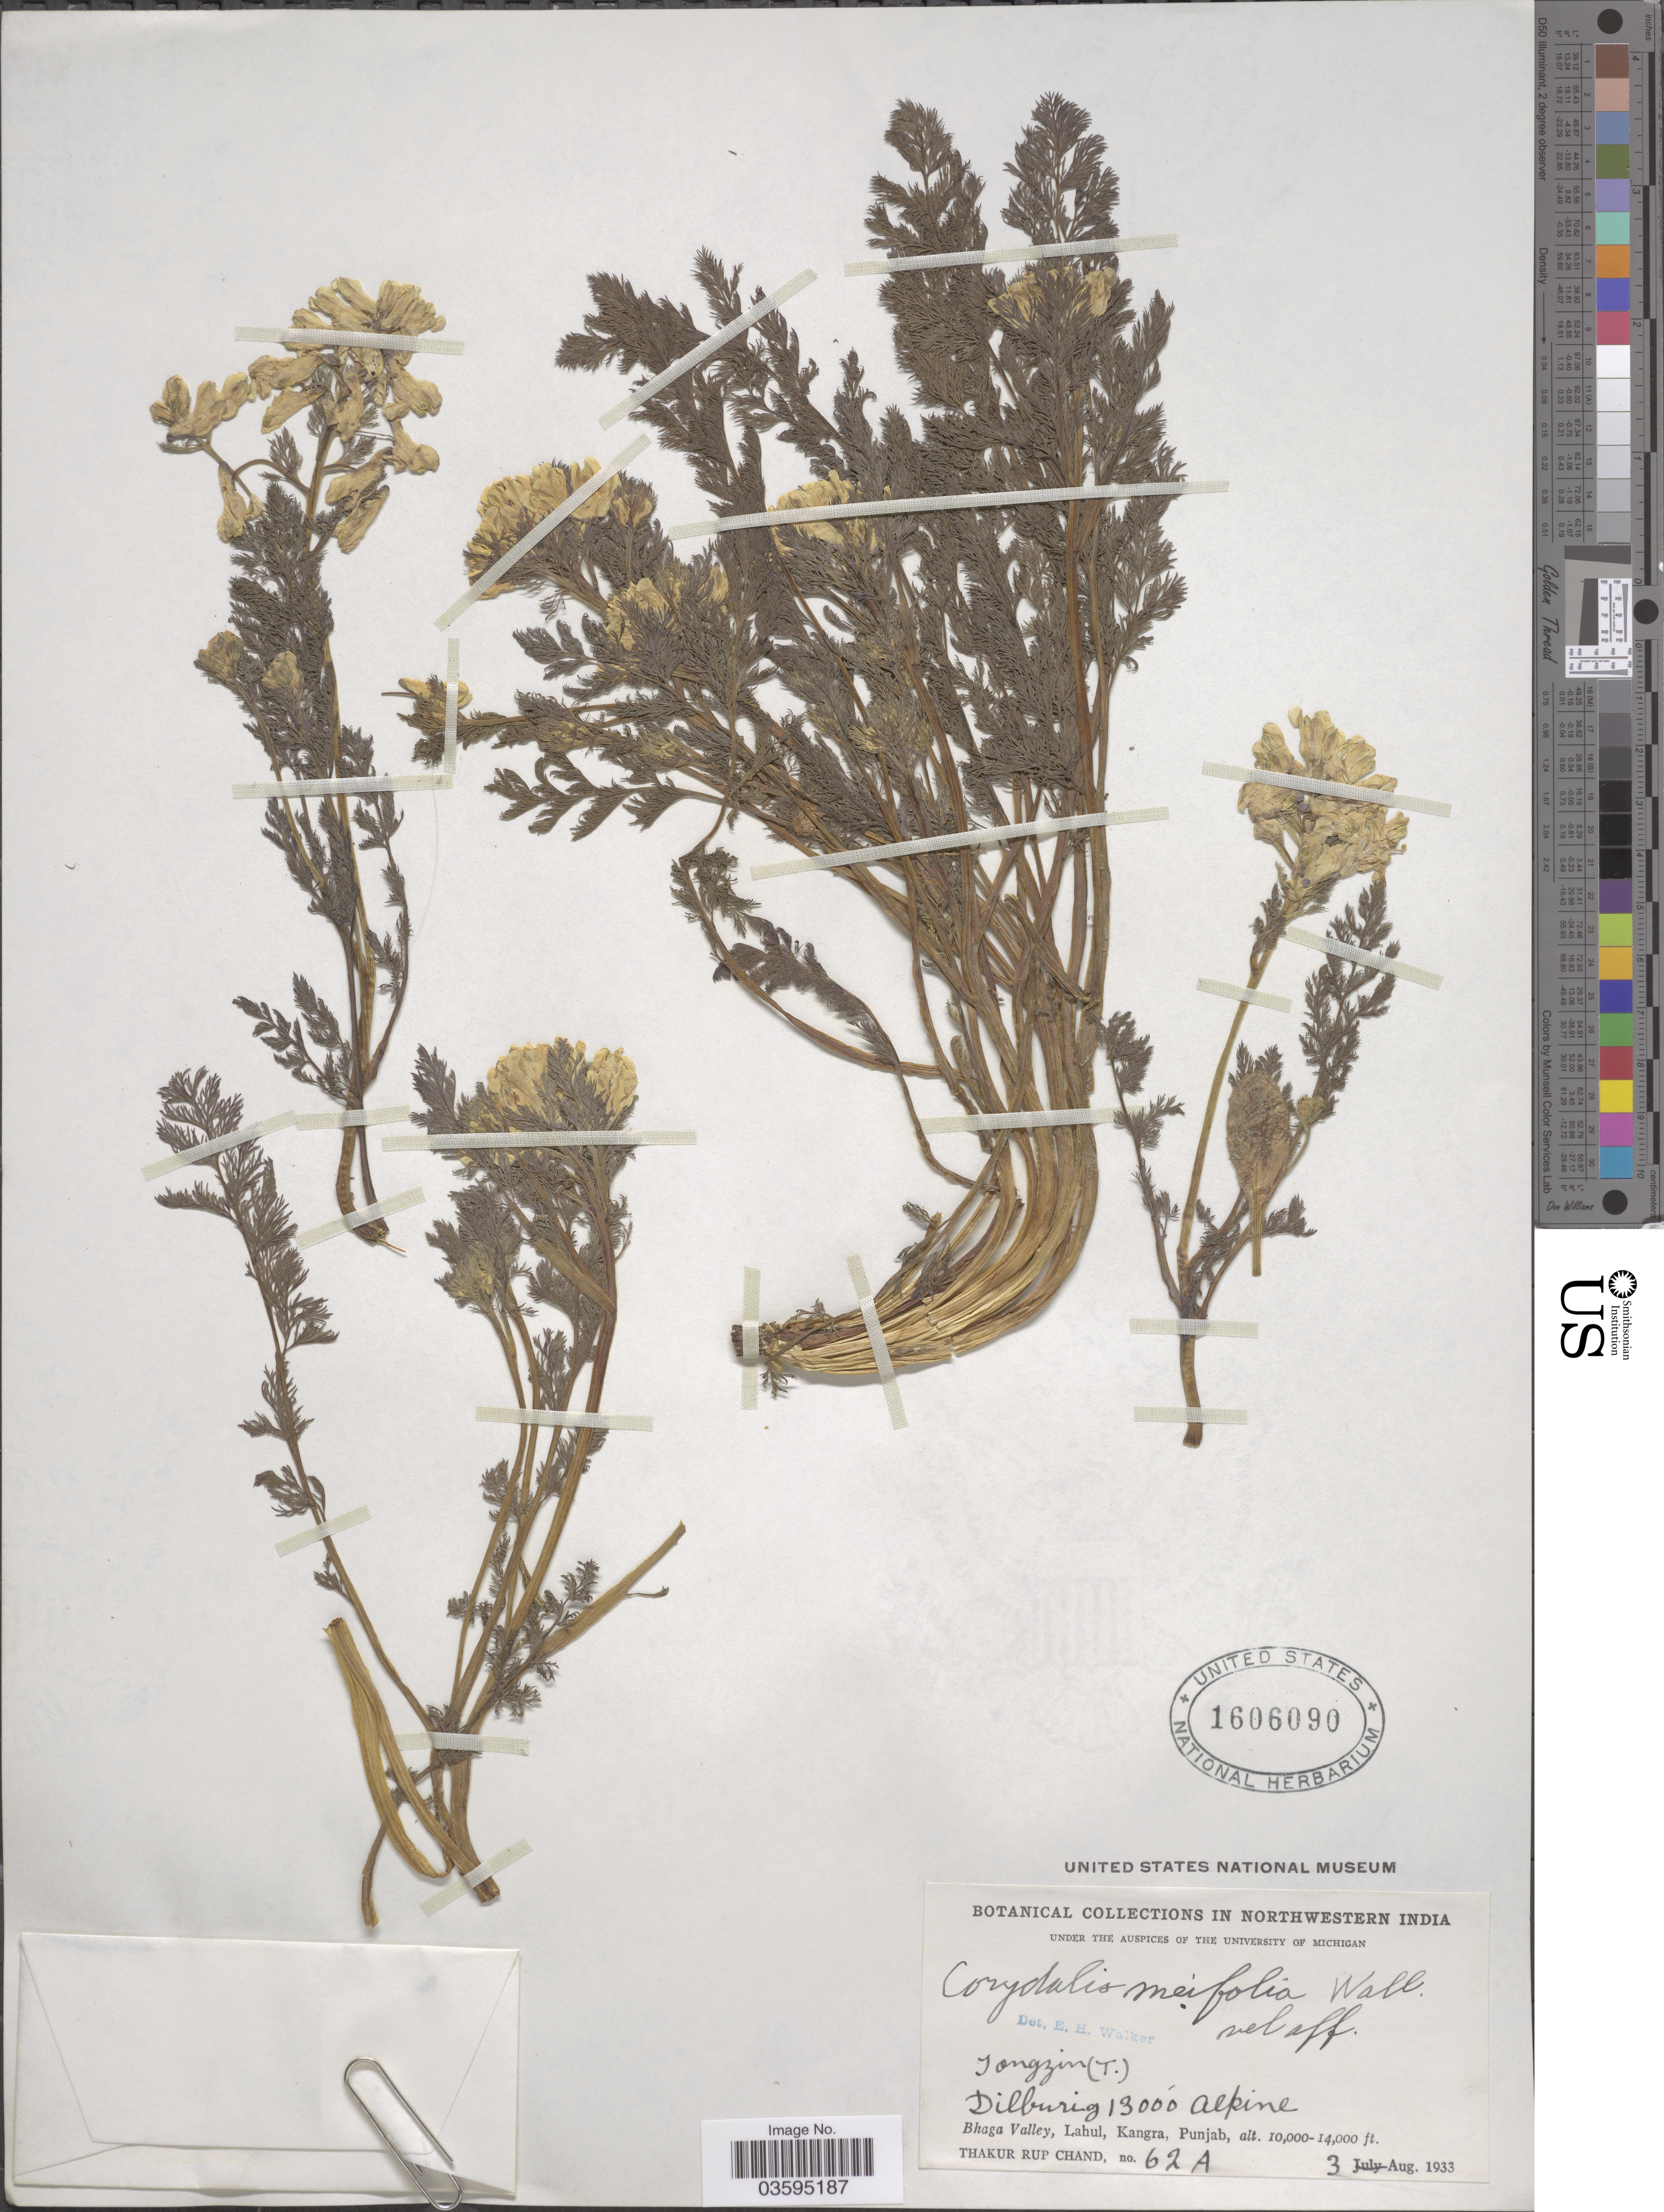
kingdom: Plantae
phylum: Tracheophyta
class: Magnoliopsida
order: Ranunculales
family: Papaveraceae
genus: Corydalis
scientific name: Corydalis meifolia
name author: Wall.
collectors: T. R. Chand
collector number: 62A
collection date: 1933-08-03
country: India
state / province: Punjab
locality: Northwestern India. Dilburig Alkine. Chenab Valley, Lahul, Kangra.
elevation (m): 3962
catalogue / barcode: US 1606090